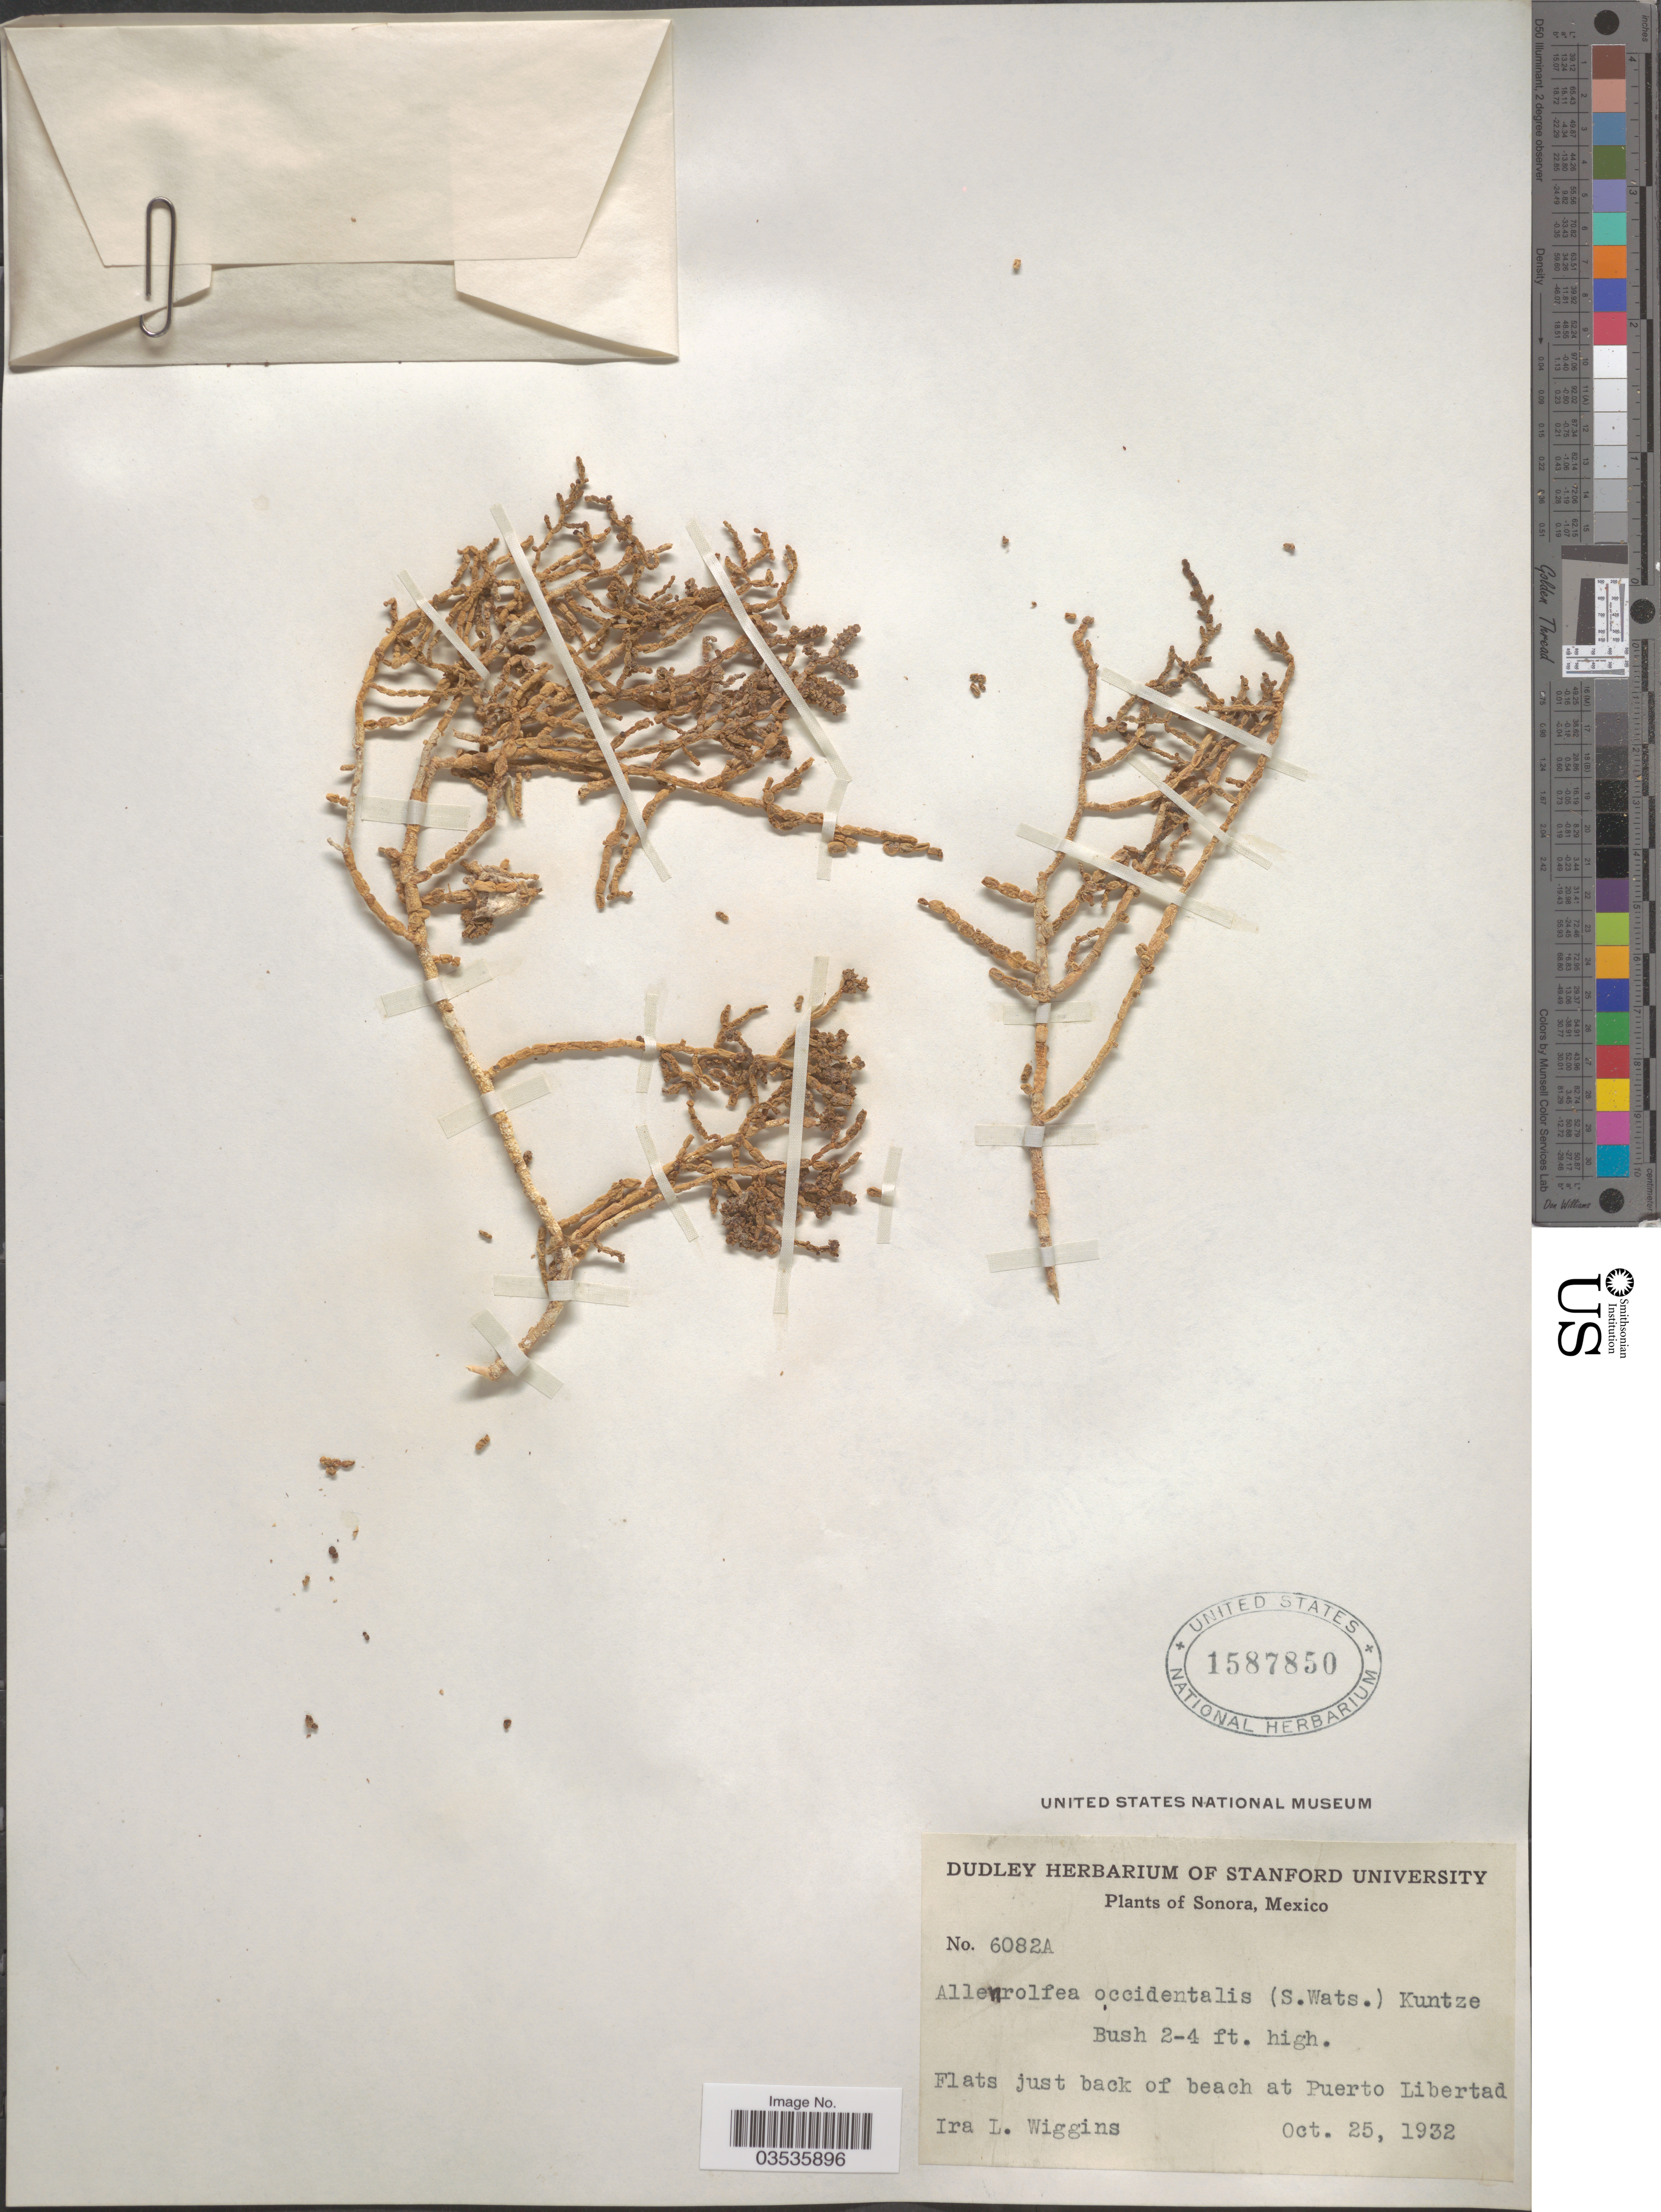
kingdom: Plantae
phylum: Tracheophyta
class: Magnoliopsida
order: Caryophyllales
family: Amaranthaceae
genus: Allenrolfea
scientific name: Allenrolfea occidentalis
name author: (S. Watson) Kuntze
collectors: I. L. Wiggins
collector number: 6082A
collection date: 1932-10-25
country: Mexico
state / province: Sonora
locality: Flats just back of beach at Puerto Libertad.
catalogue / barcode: US 1587850